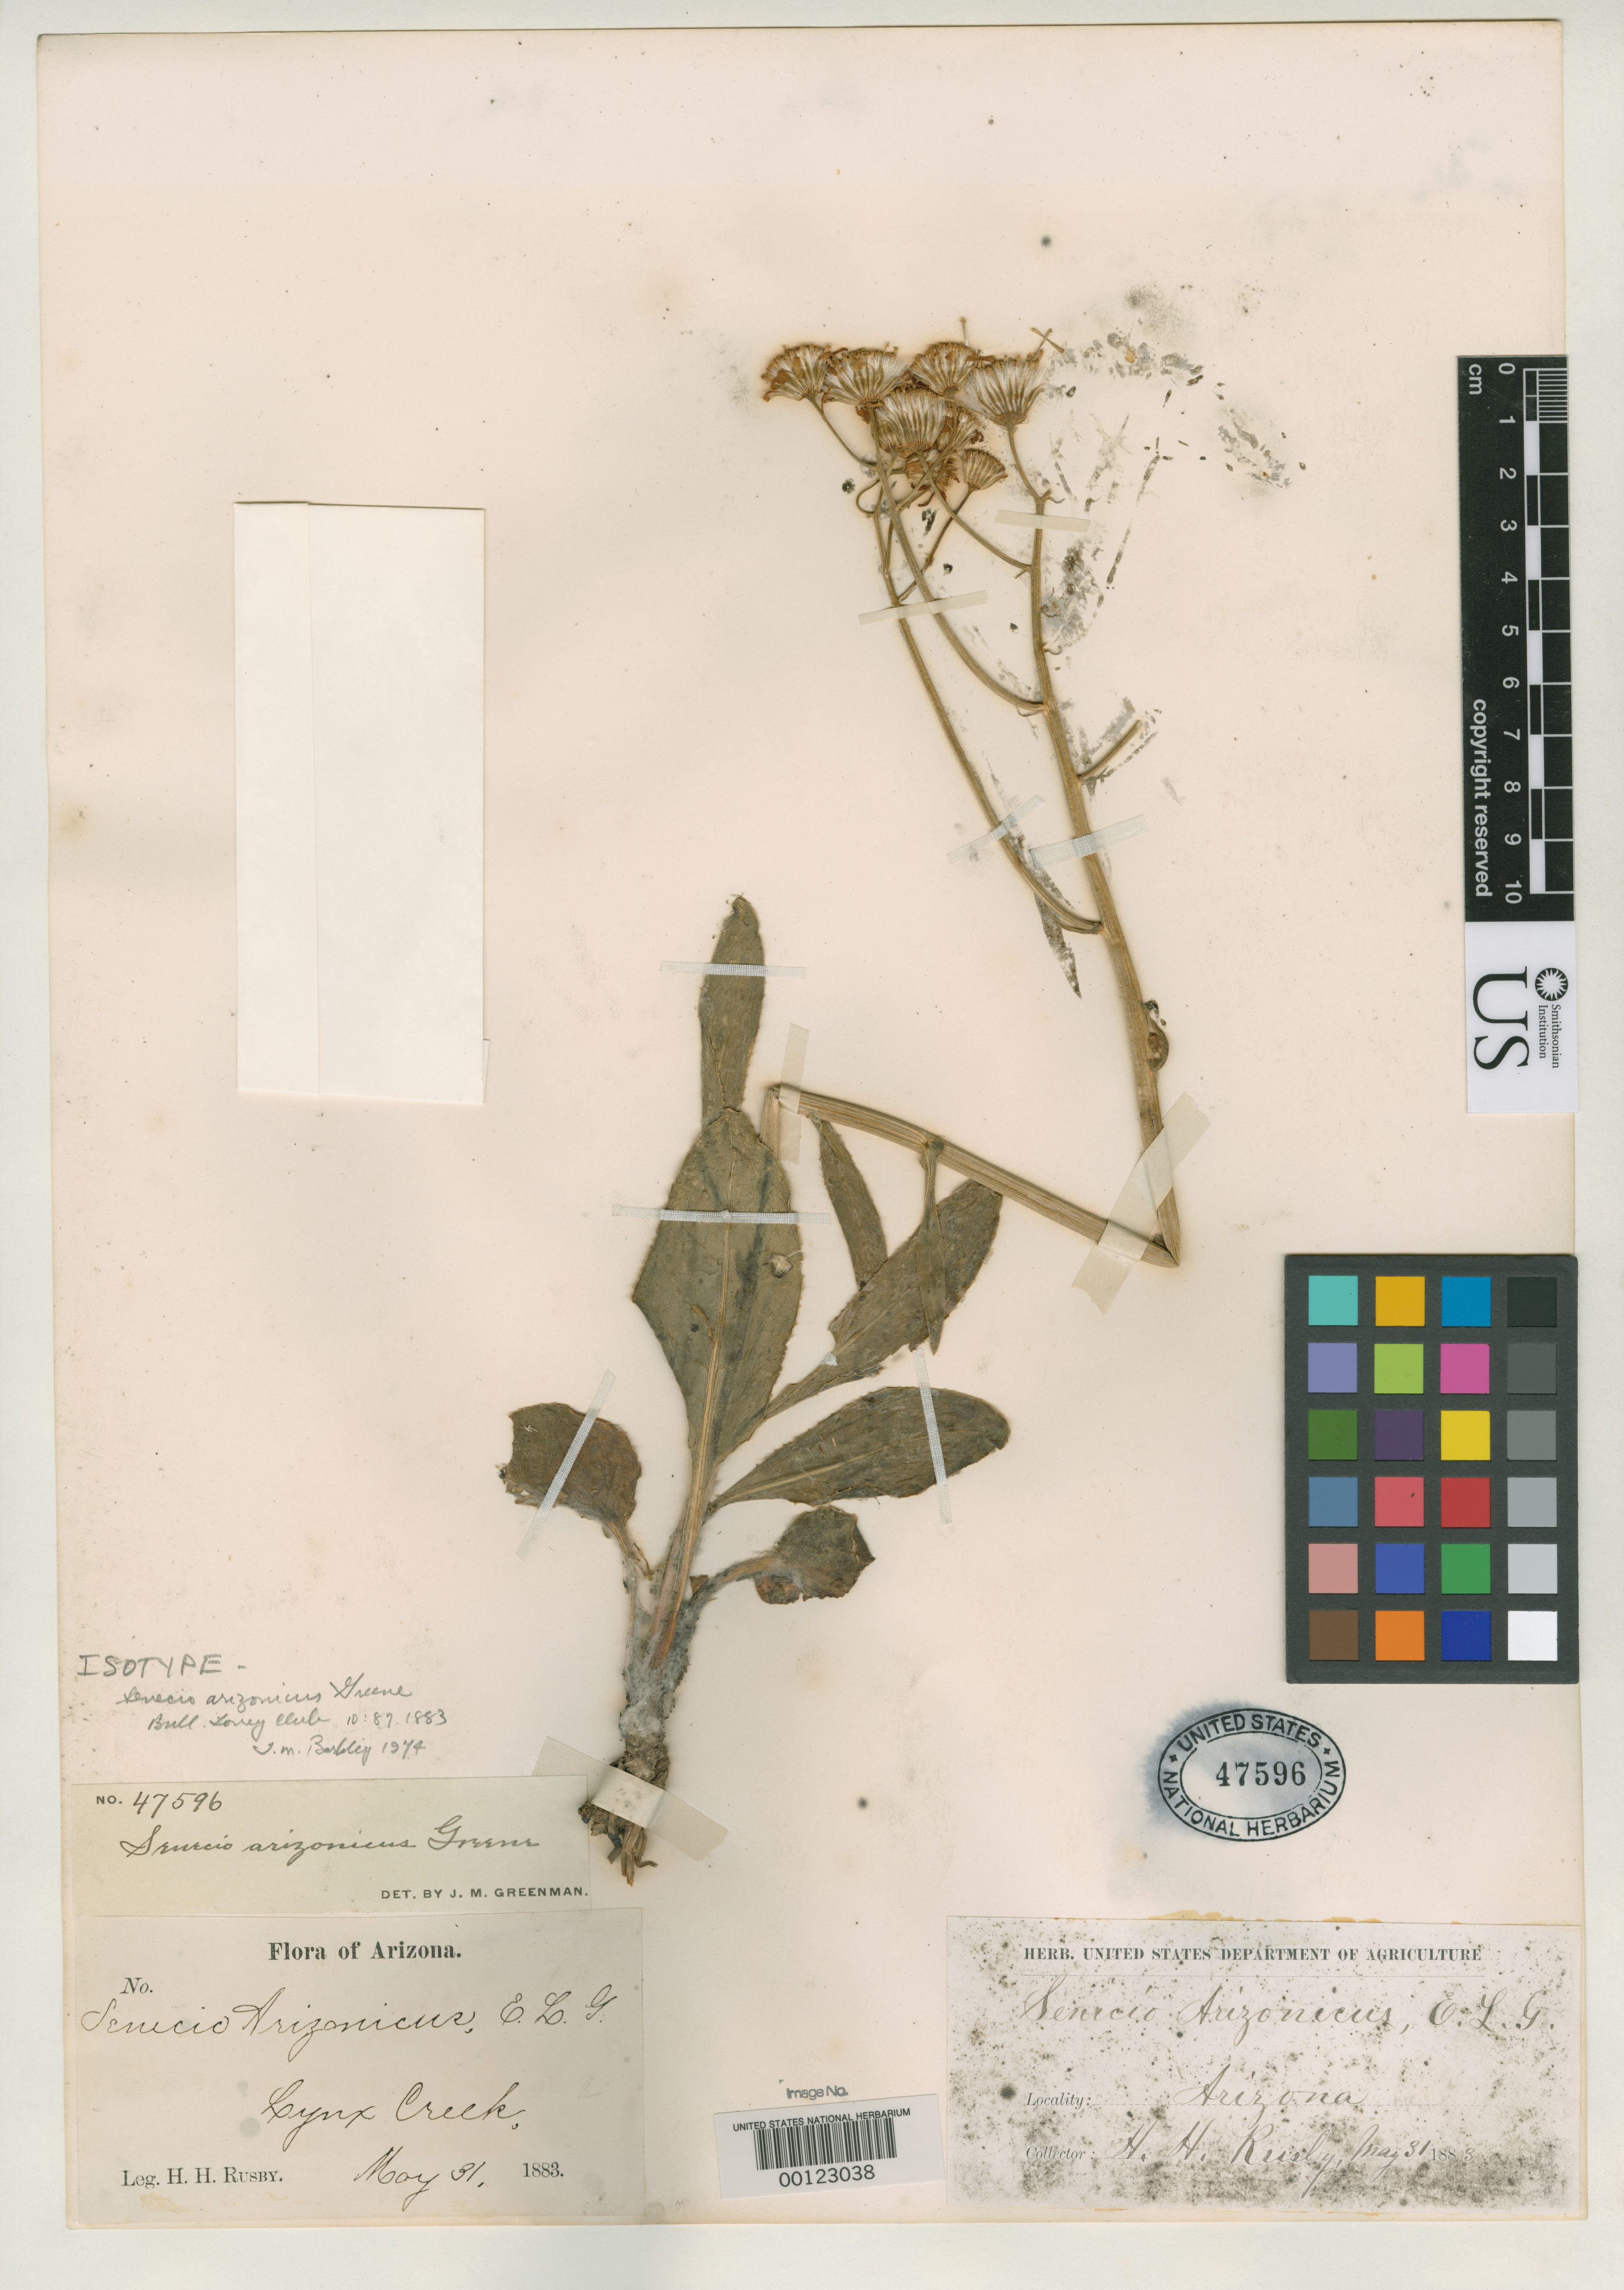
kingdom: Plantae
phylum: Tracheophyta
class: Magnoliopsida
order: Asterales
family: Asteraceae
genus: Senecio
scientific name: Senecio arizonicus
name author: Greene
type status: Isotype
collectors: H. H. Rusby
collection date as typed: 31 May 1883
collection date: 1883-05-31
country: United States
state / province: Arizona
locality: Lynx Creek.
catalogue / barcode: US 47596